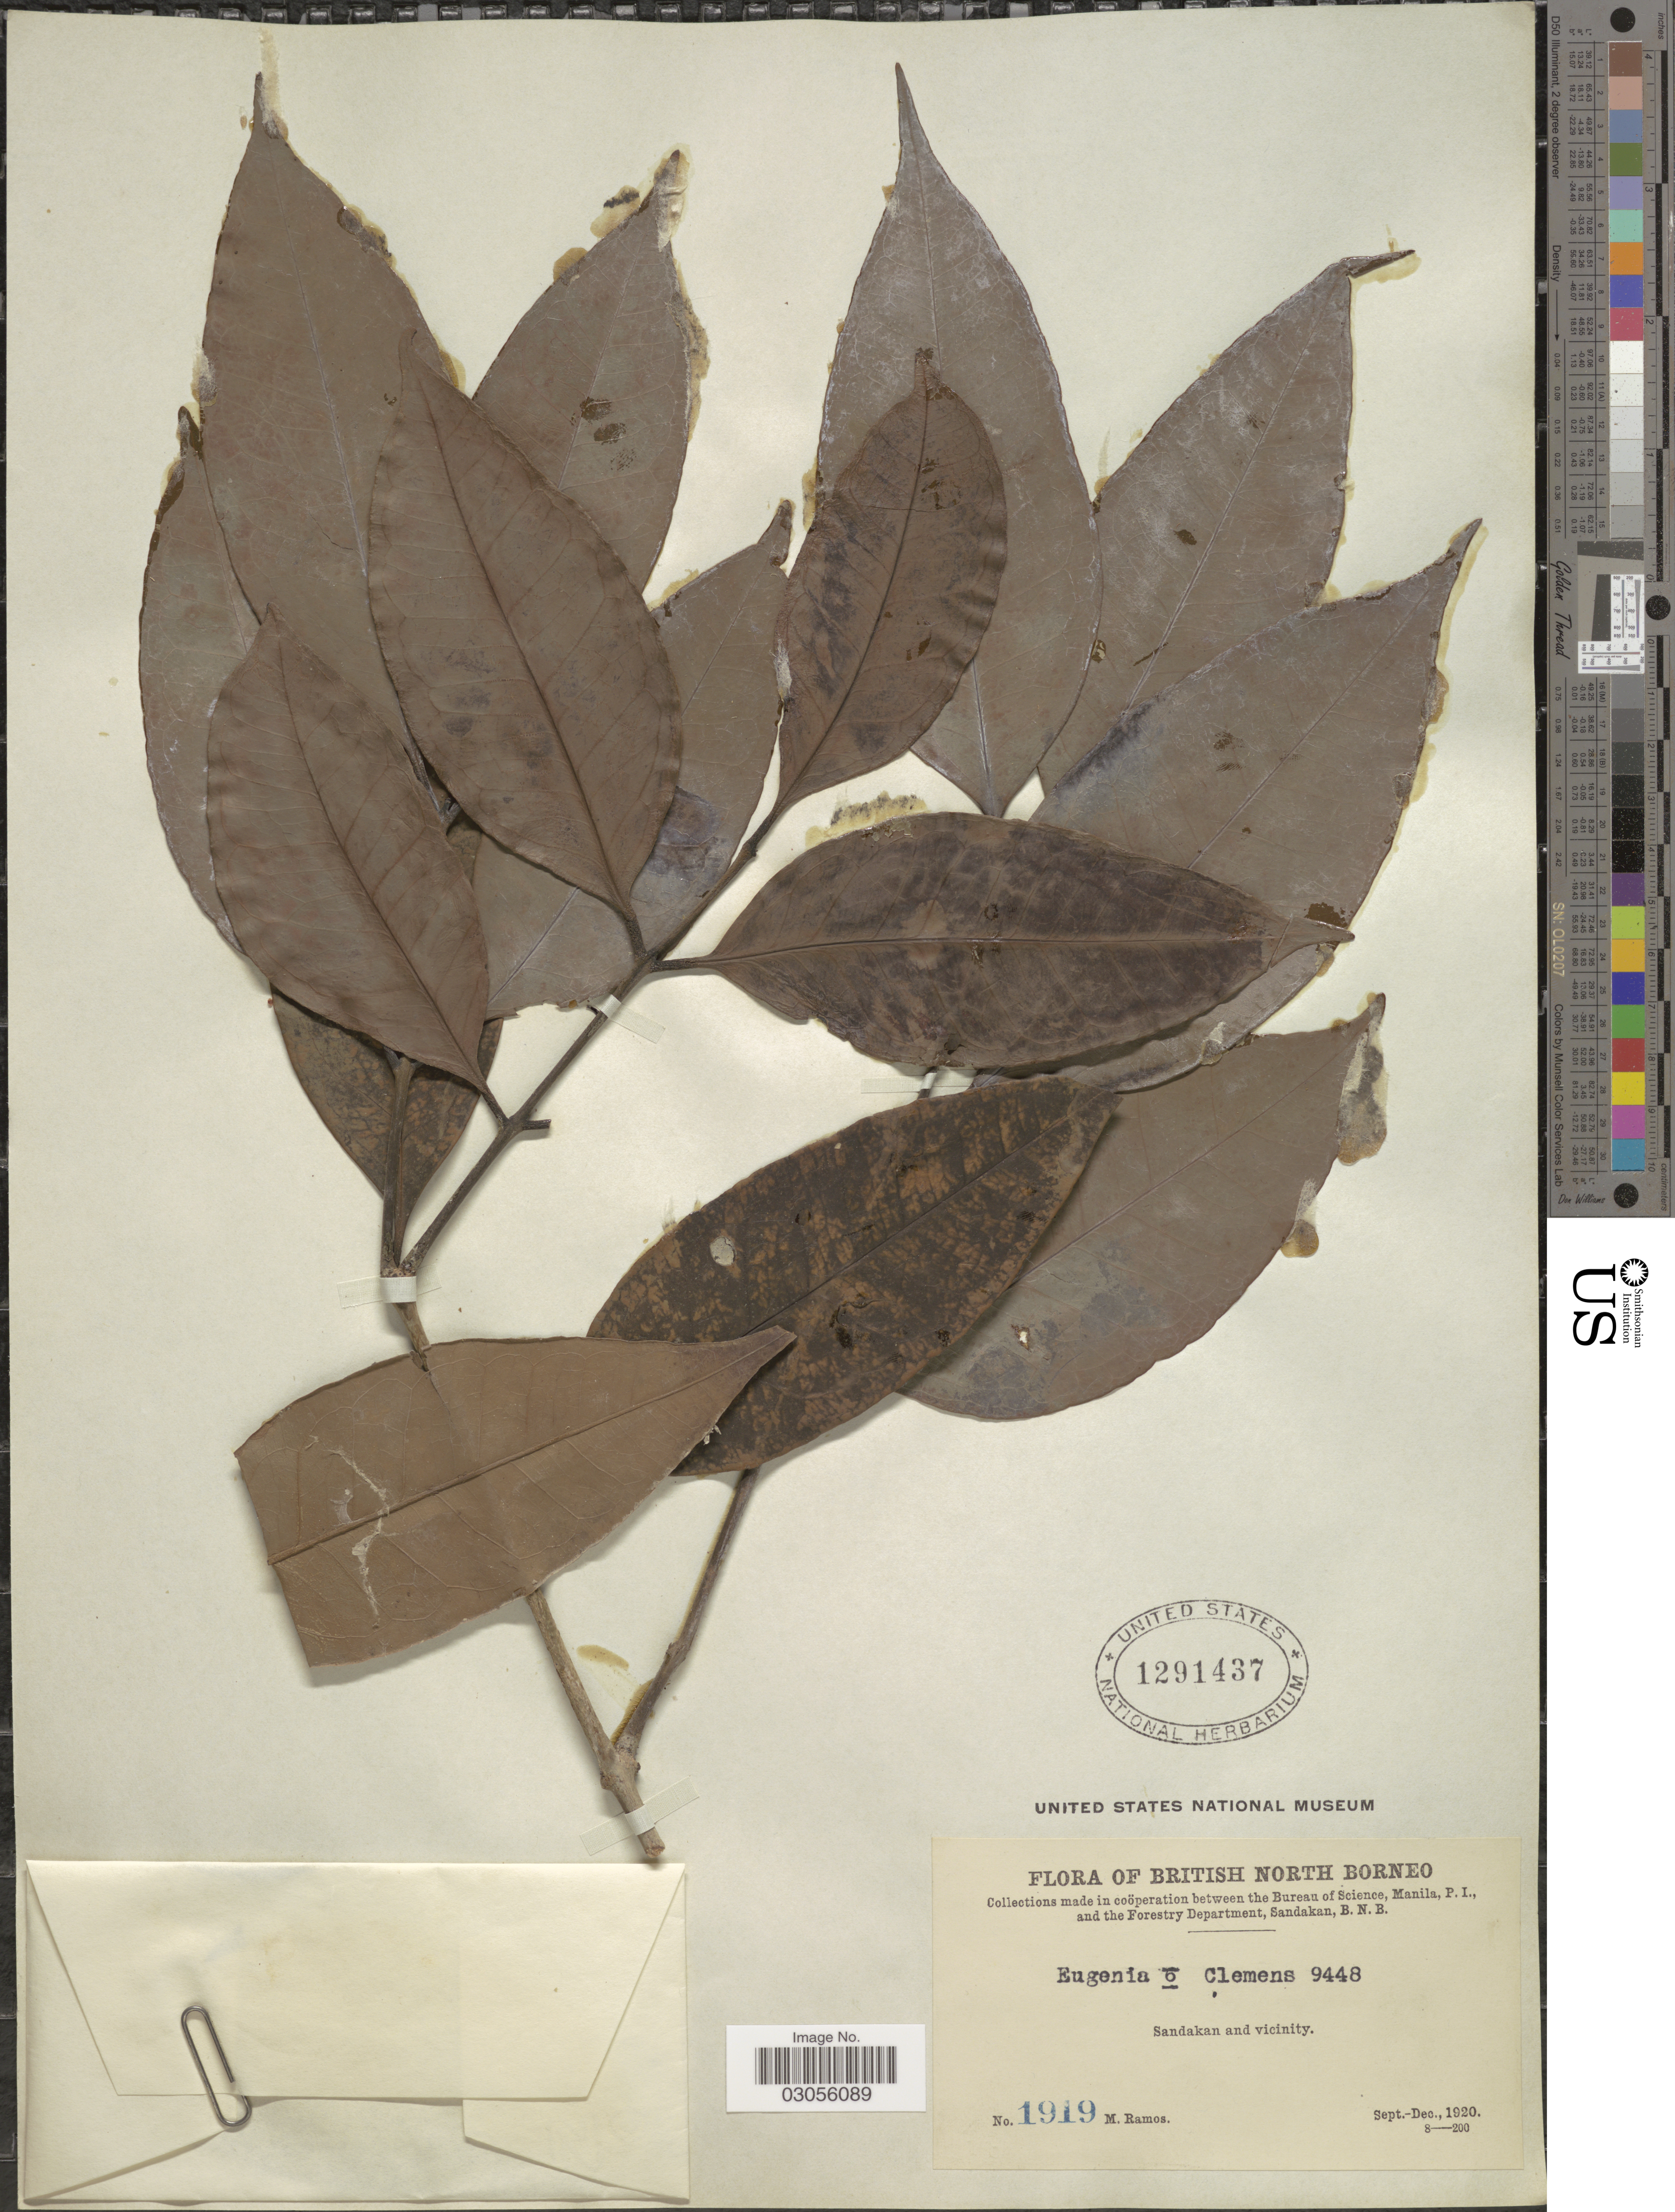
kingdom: Plantae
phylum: Tracheophyta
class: Magnoliopsida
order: Myrtales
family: Myrtaceae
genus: Eugenia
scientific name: Eugenia sp.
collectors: M. Ramos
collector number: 1919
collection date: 1920-09/1920-12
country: Malaysia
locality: British North Borneo. Sandakan and vicinity.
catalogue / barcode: US 1291437